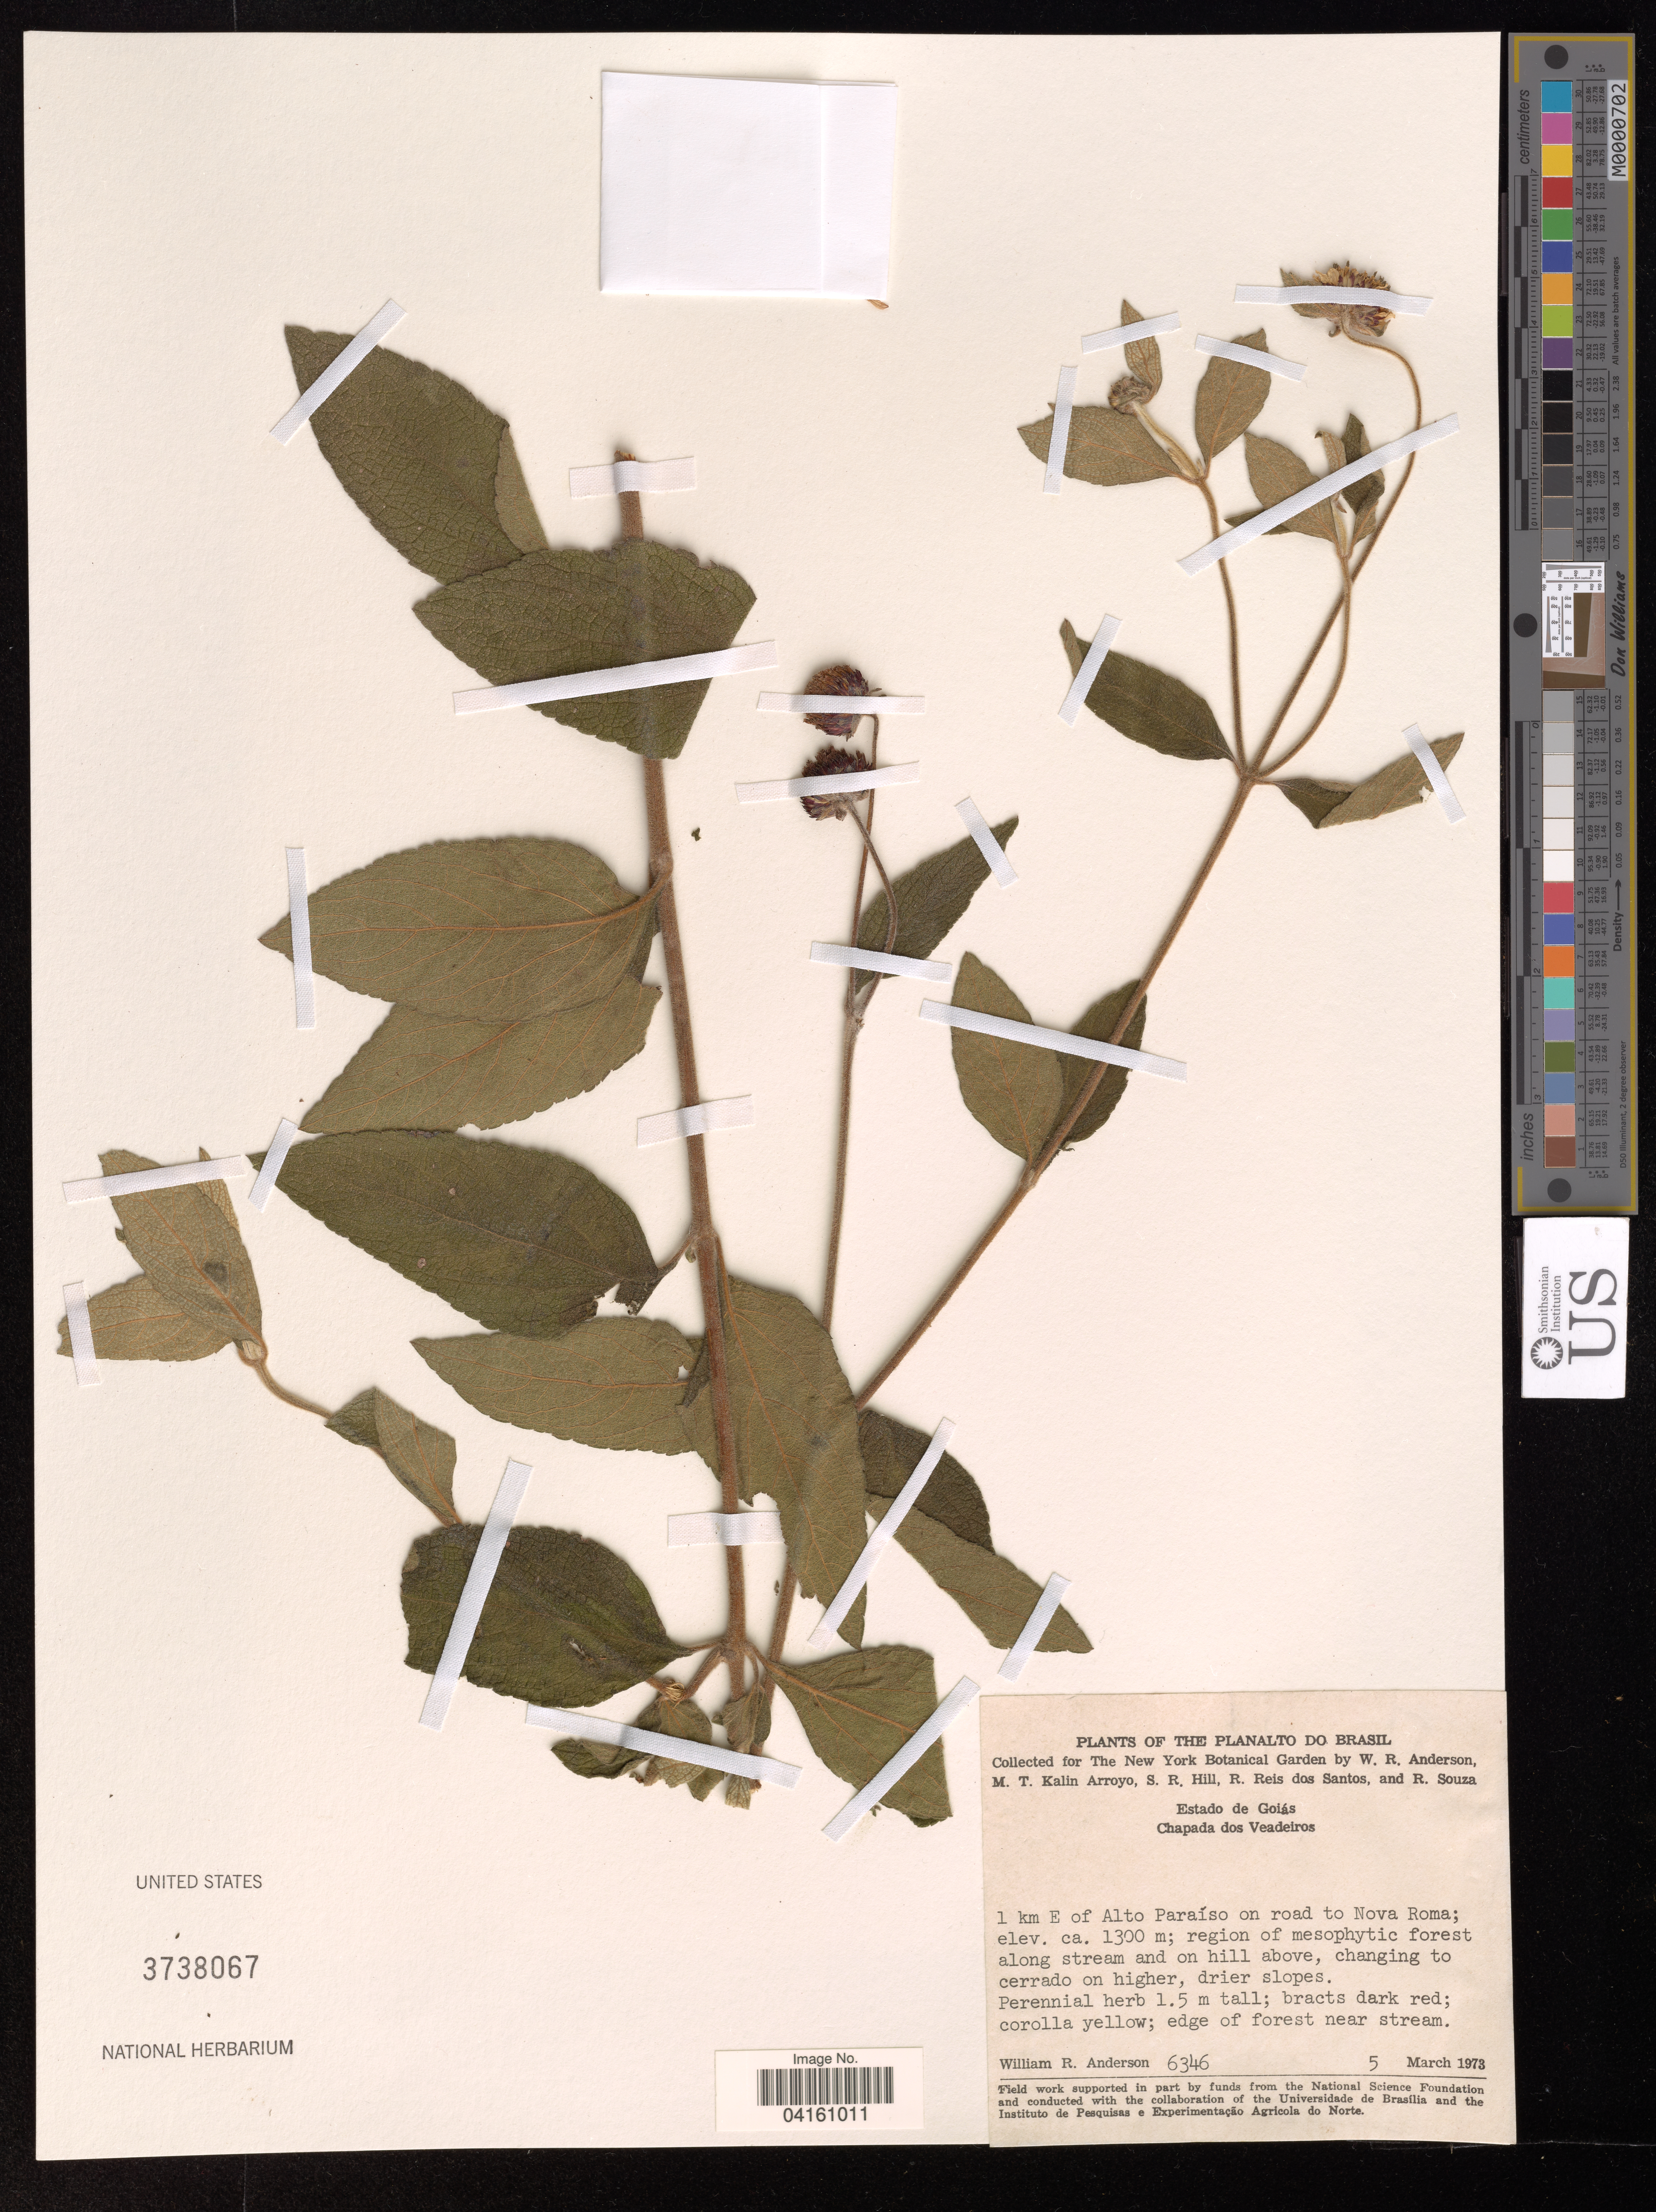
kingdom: Plantae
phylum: Tracheophyta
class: Magnoliopsida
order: Asterales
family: Asteraceae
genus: Dimerostemma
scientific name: Dimerostemma grazielae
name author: H. Rob.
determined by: Robinson, Harold E., (US)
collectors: W. R. Anderson, M. T. Kalin Arroyo, R. Reis dos Santos & R. Souza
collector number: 6346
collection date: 1973-03-05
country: Brazil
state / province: Goiás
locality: Chapada dos Veadeiros. 1 km E of Alto Paraíso on road to Nova Roma.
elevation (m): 1300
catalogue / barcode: US 3738067